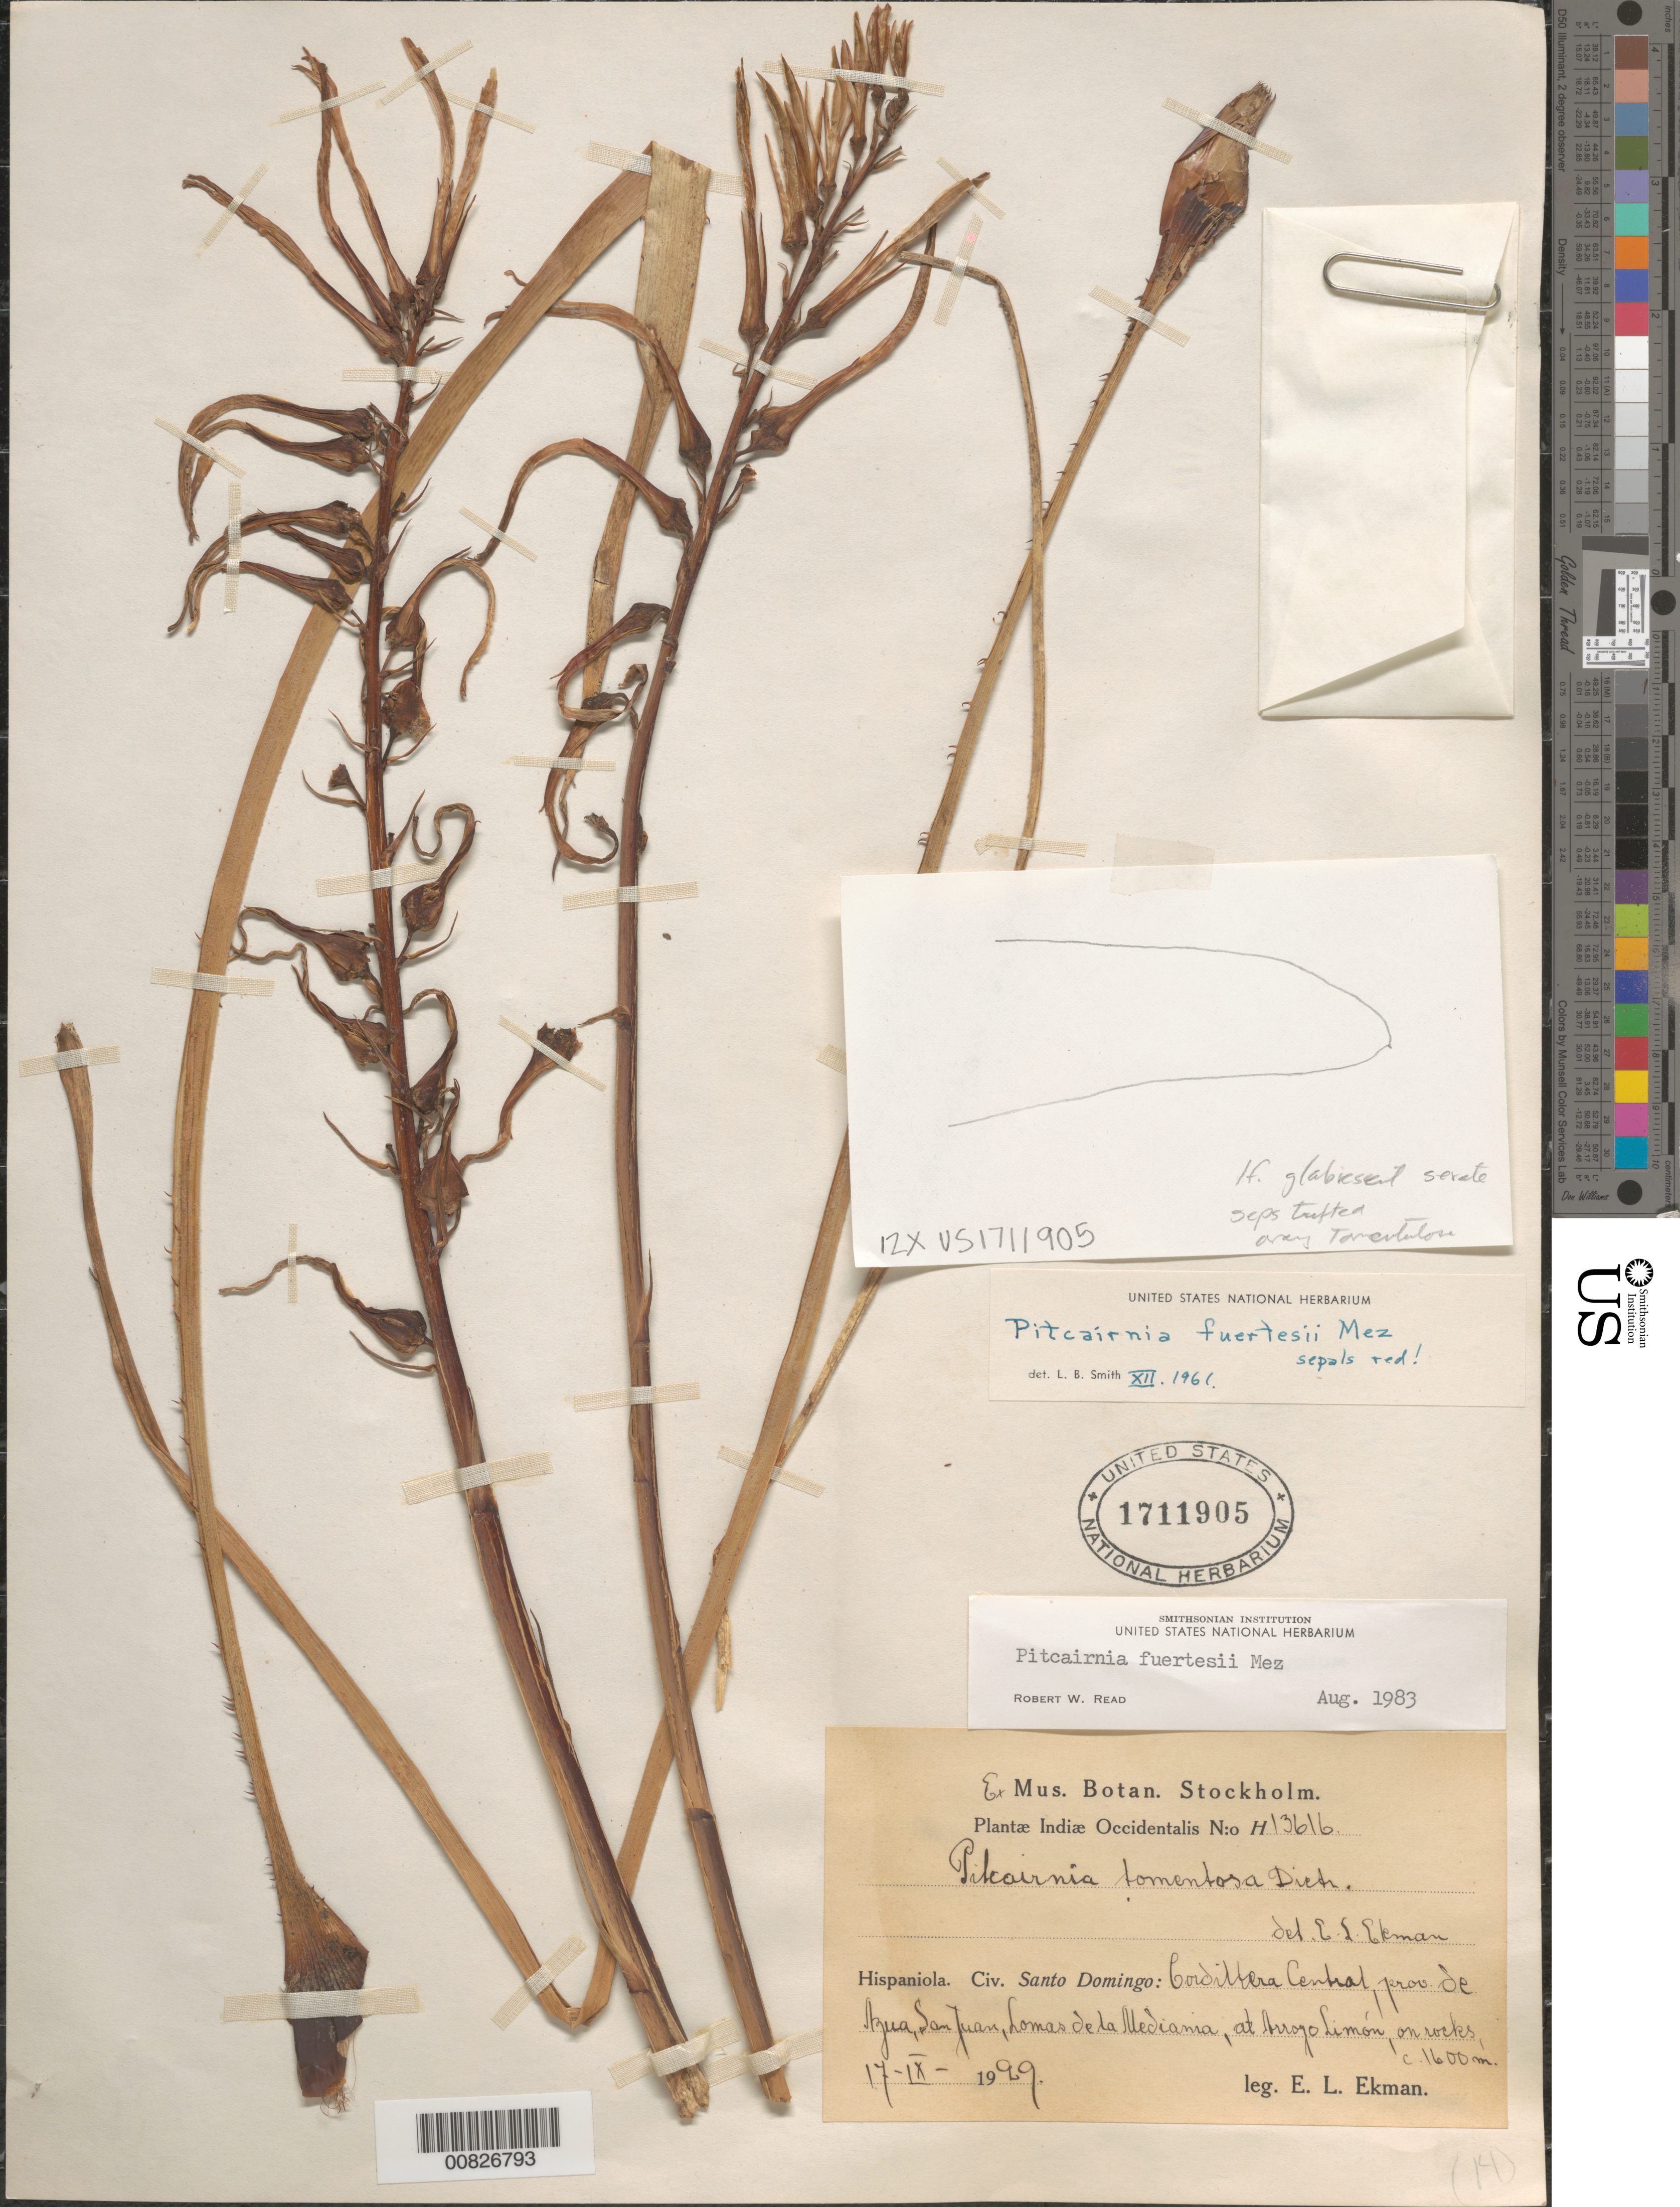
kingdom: Plantae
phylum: Tracheophyta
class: Liliopsida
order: Poales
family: Bromeliaceae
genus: Pitcairnia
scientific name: Pitcairnia fuertesii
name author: Mez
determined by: Read, Robert W., (US), NMNH (UNITED STATES)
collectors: E. L. Ekman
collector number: H 13616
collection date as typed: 17 Sep 1999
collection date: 1999-09-17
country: Dominican Republic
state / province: Azua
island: Hispaniola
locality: Cordillera Central, Prov. de Azua, San Juan, Lomas de la Mediania, at Arroyo Limón.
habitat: On rocks.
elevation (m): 1600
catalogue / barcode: US 1711905